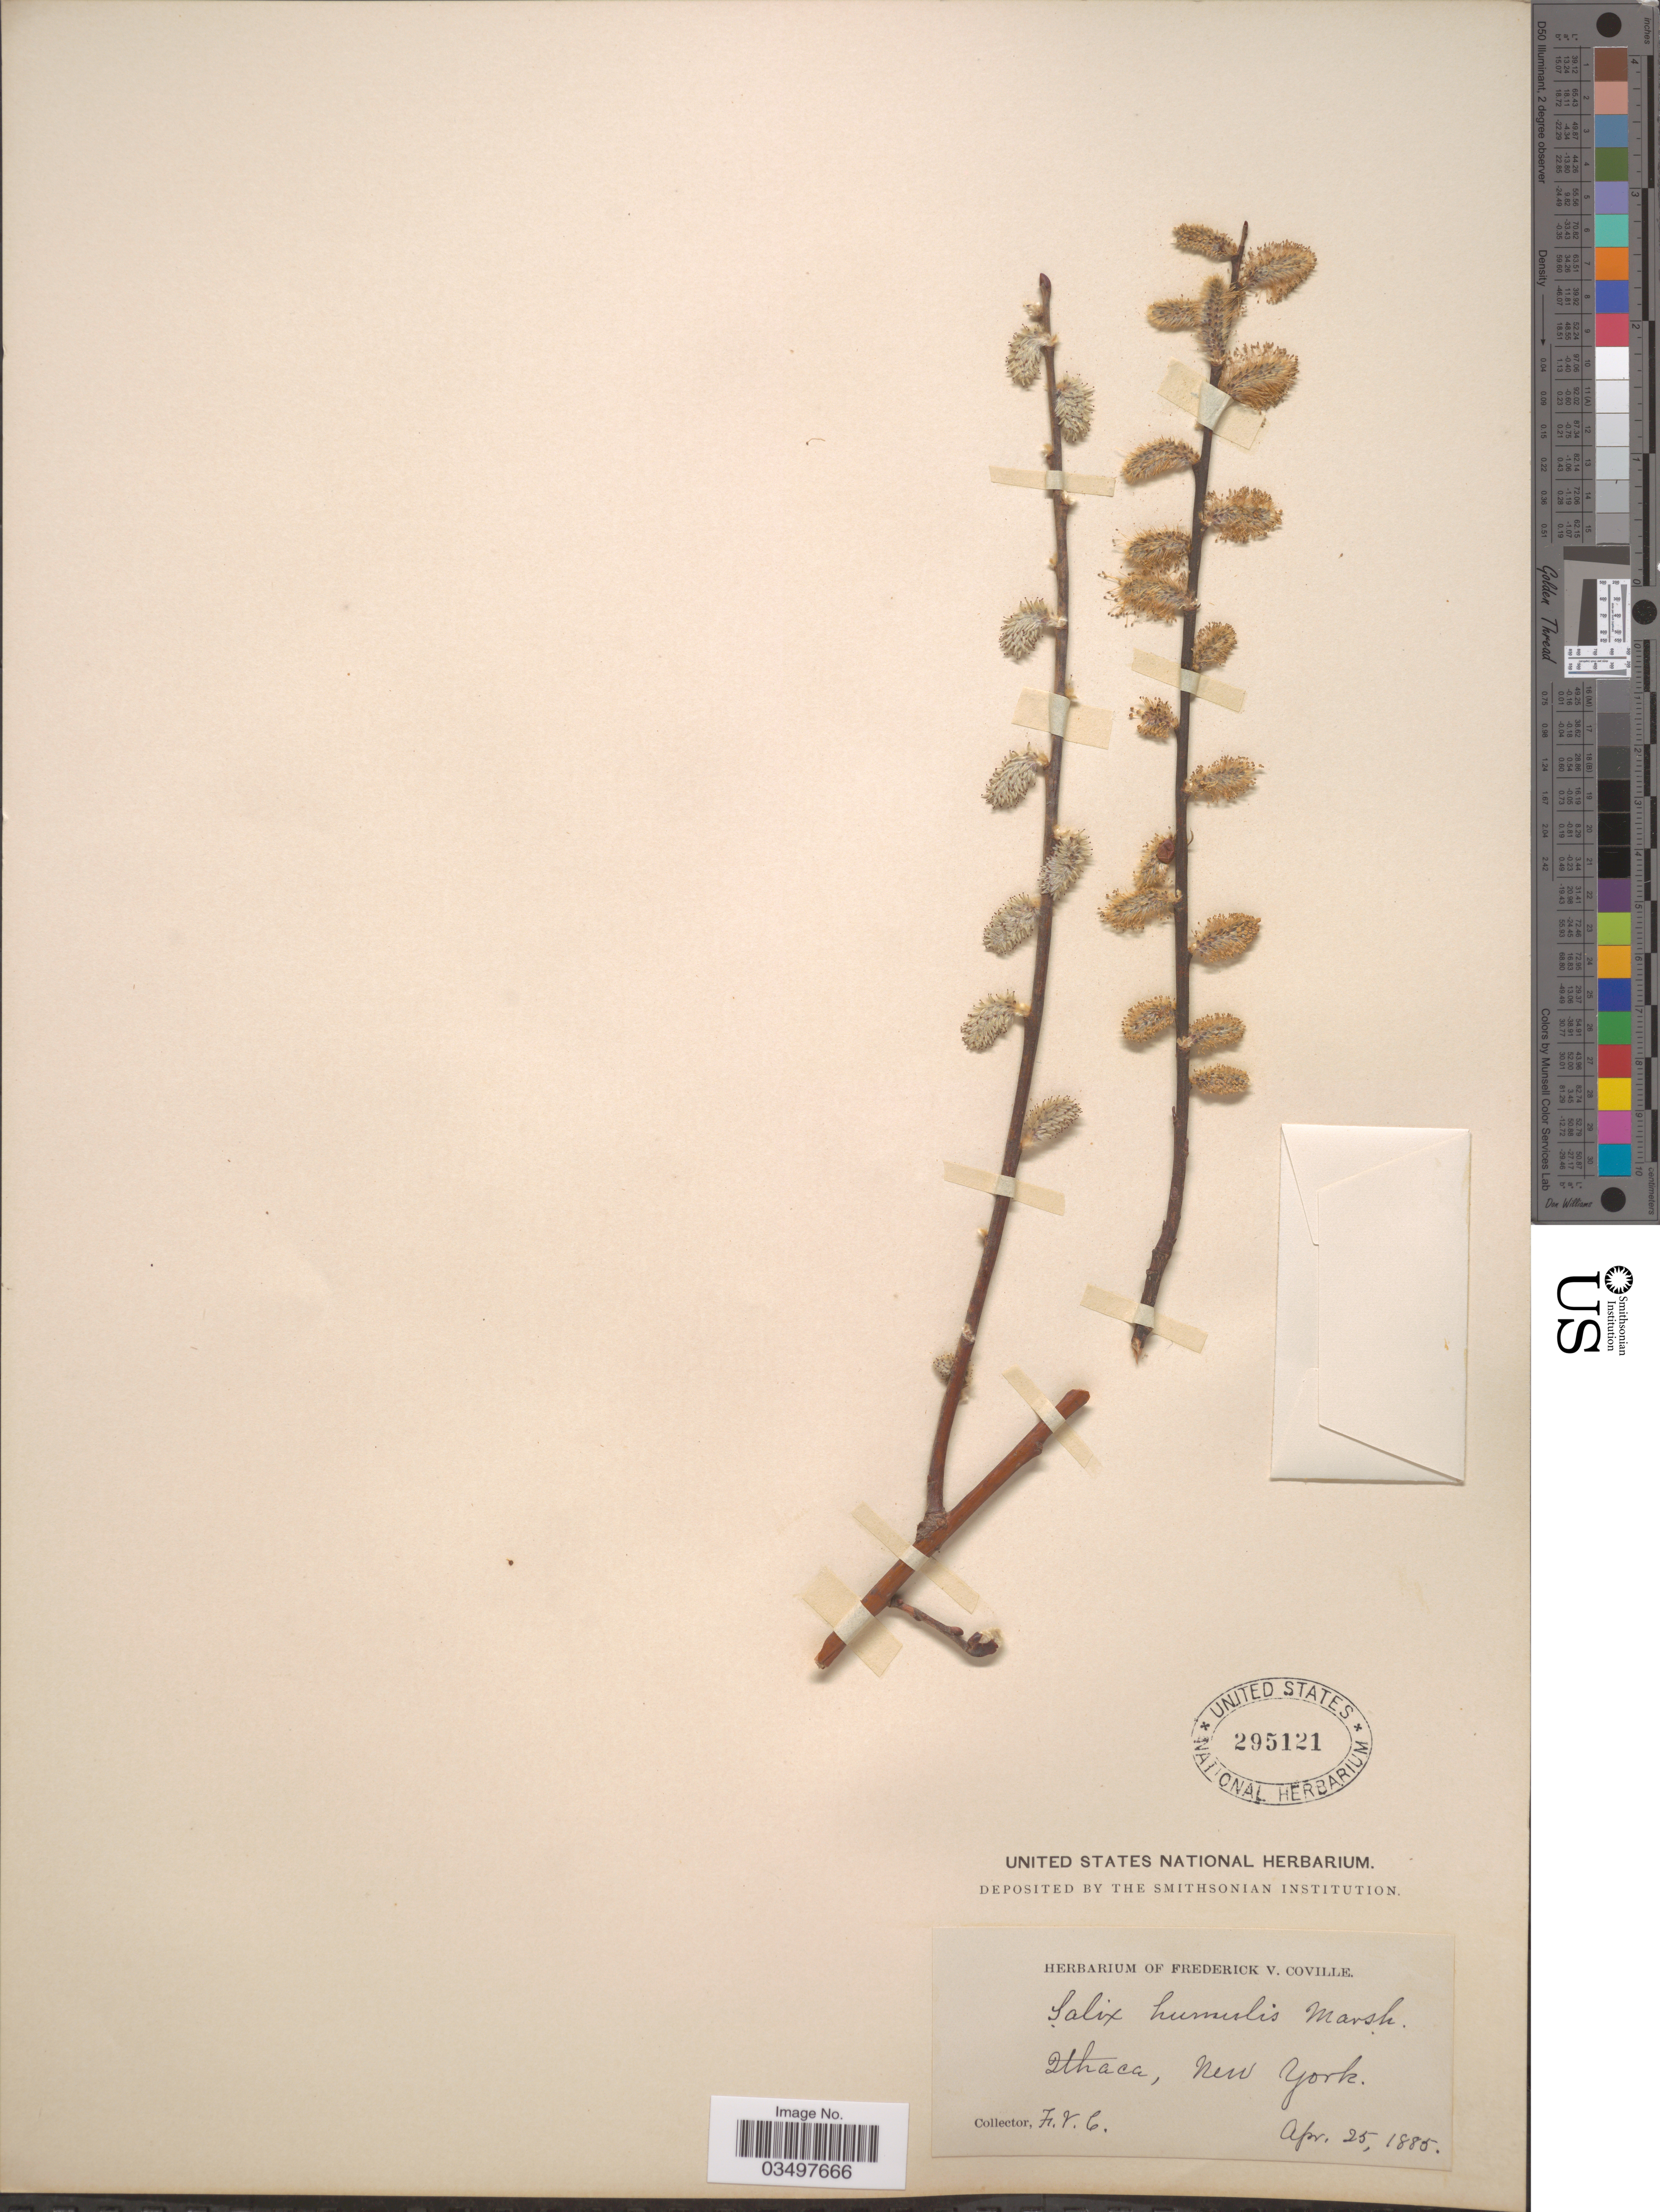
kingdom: Plantae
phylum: Tracheophyta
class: Magnoliopsida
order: Malpighiales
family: Salicaceae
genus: Salix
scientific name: Salix humilis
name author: Marshall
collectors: F. V. Coville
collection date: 1885-04-25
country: United States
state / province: New York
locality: Ithaca.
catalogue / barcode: US 295121